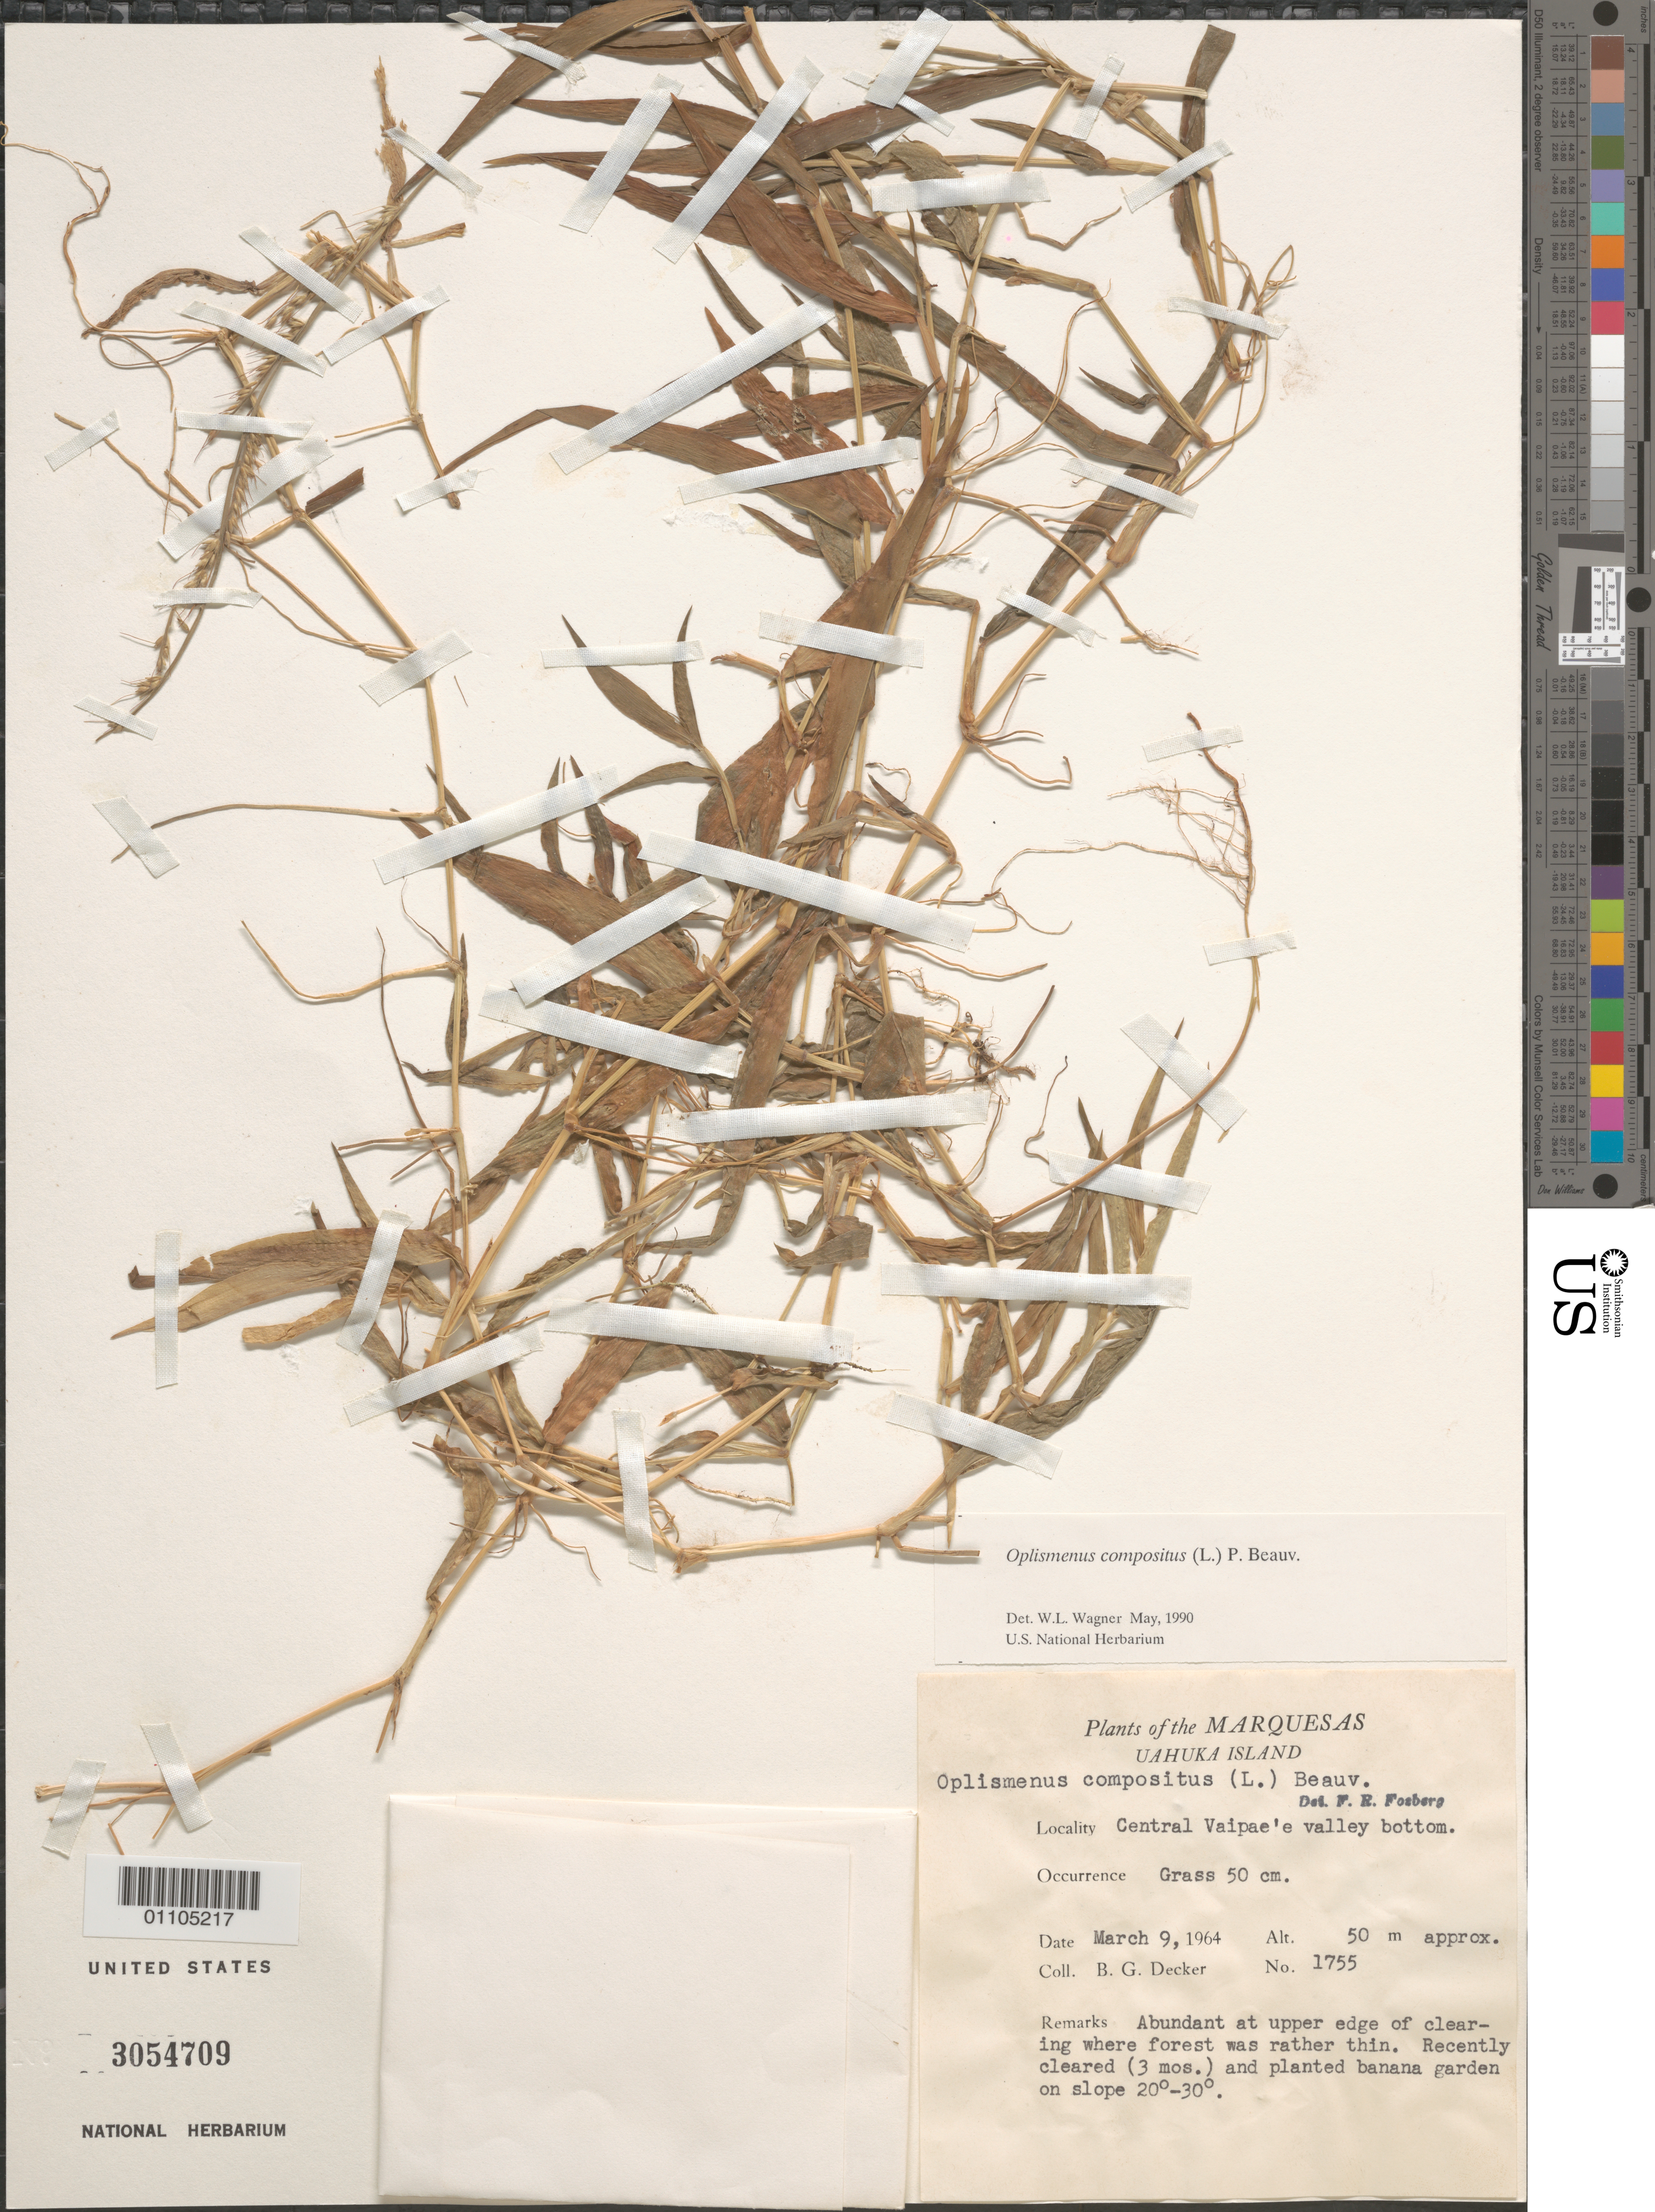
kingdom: Plantae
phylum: Tracheophyta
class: Liliopsida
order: Poales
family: Poaceae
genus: Oplismenus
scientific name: Oplismenus compositus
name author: (L.) P. Beauv.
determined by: Wagner, W. L., (BOT), Smithsonian Institution - National Museum of Natural History (UNITED STATES)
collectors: B. G. Decker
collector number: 1755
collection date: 1964-03-09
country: French Polynesia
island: Ua Huka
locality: central Vaipae'e Valley bottom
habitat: Recently cleared banana garden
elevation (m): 50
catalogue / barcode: US 3054709